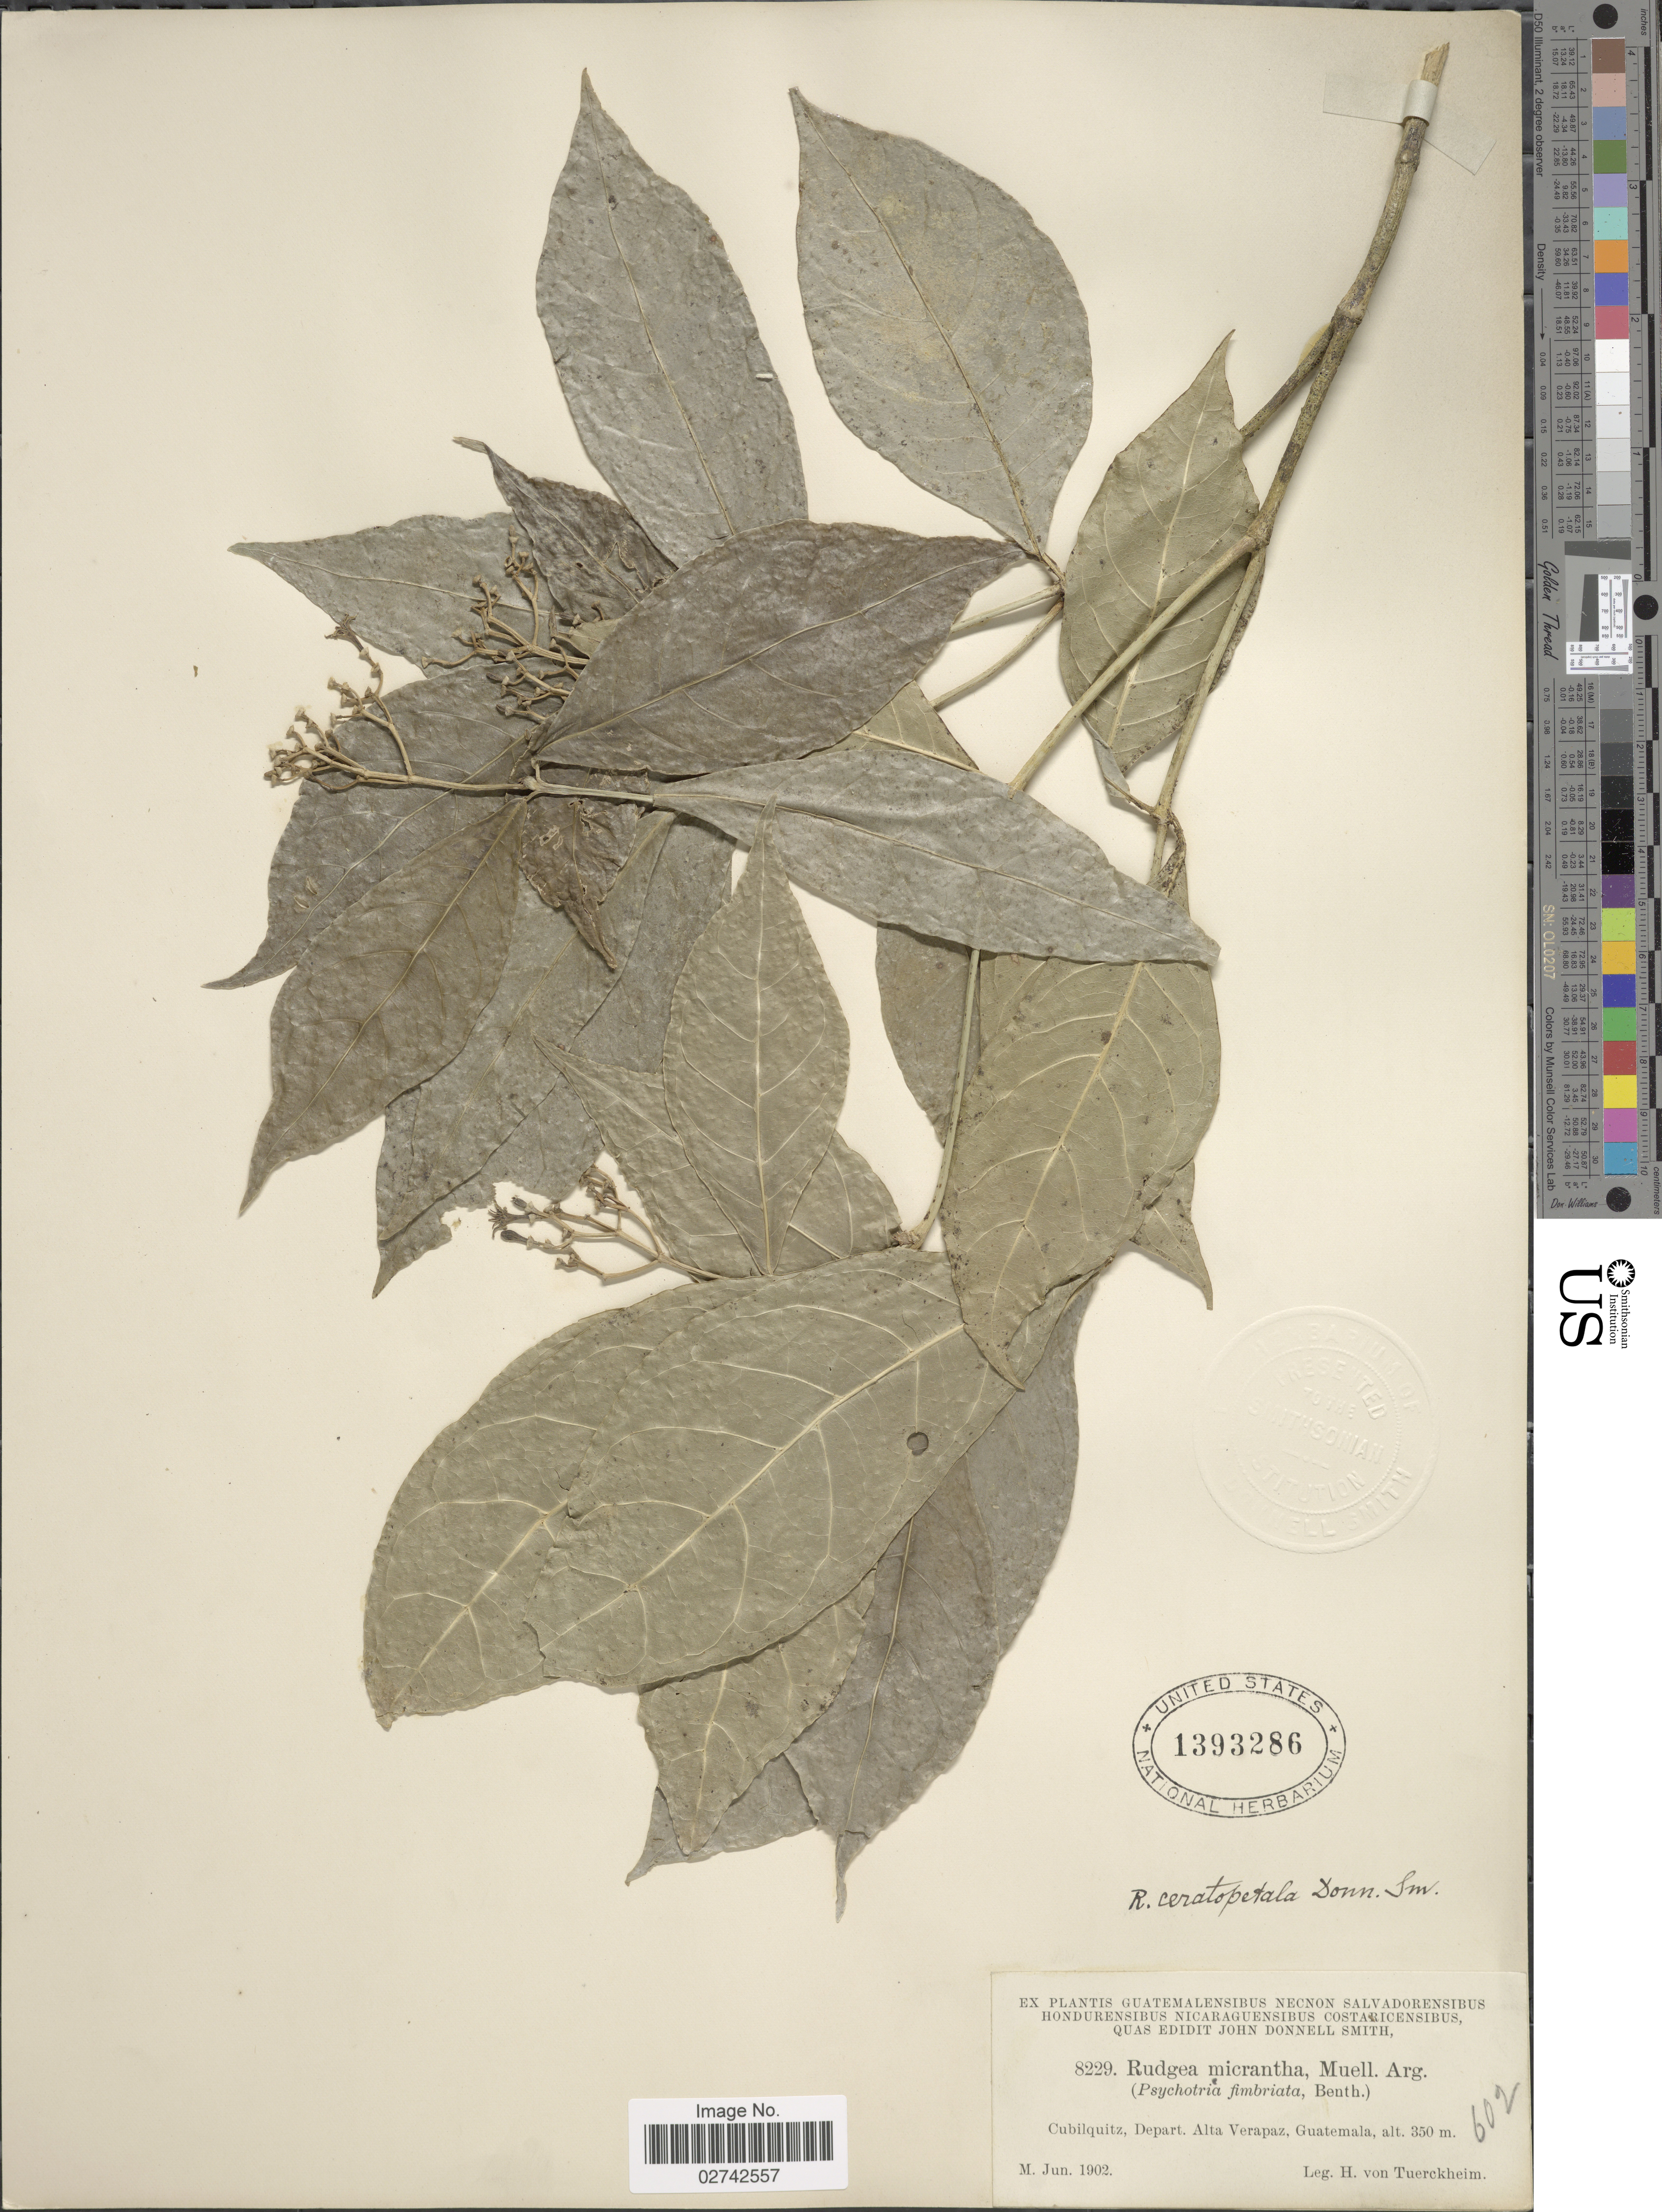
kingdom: Plantae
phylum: Tracheophyta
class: Magnoliopsida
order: Gentianales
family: Rubiaceae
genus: Rudgea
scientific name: Rudgea ceratopetala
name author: Donn. Sm.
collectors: H. von Türckheim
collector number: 8229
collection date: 1902-06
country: Guatemala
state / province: Alta Verapaz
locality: Cubilquitz, Depart. Alta Verapaz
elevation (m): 350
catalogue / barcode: US 1393286